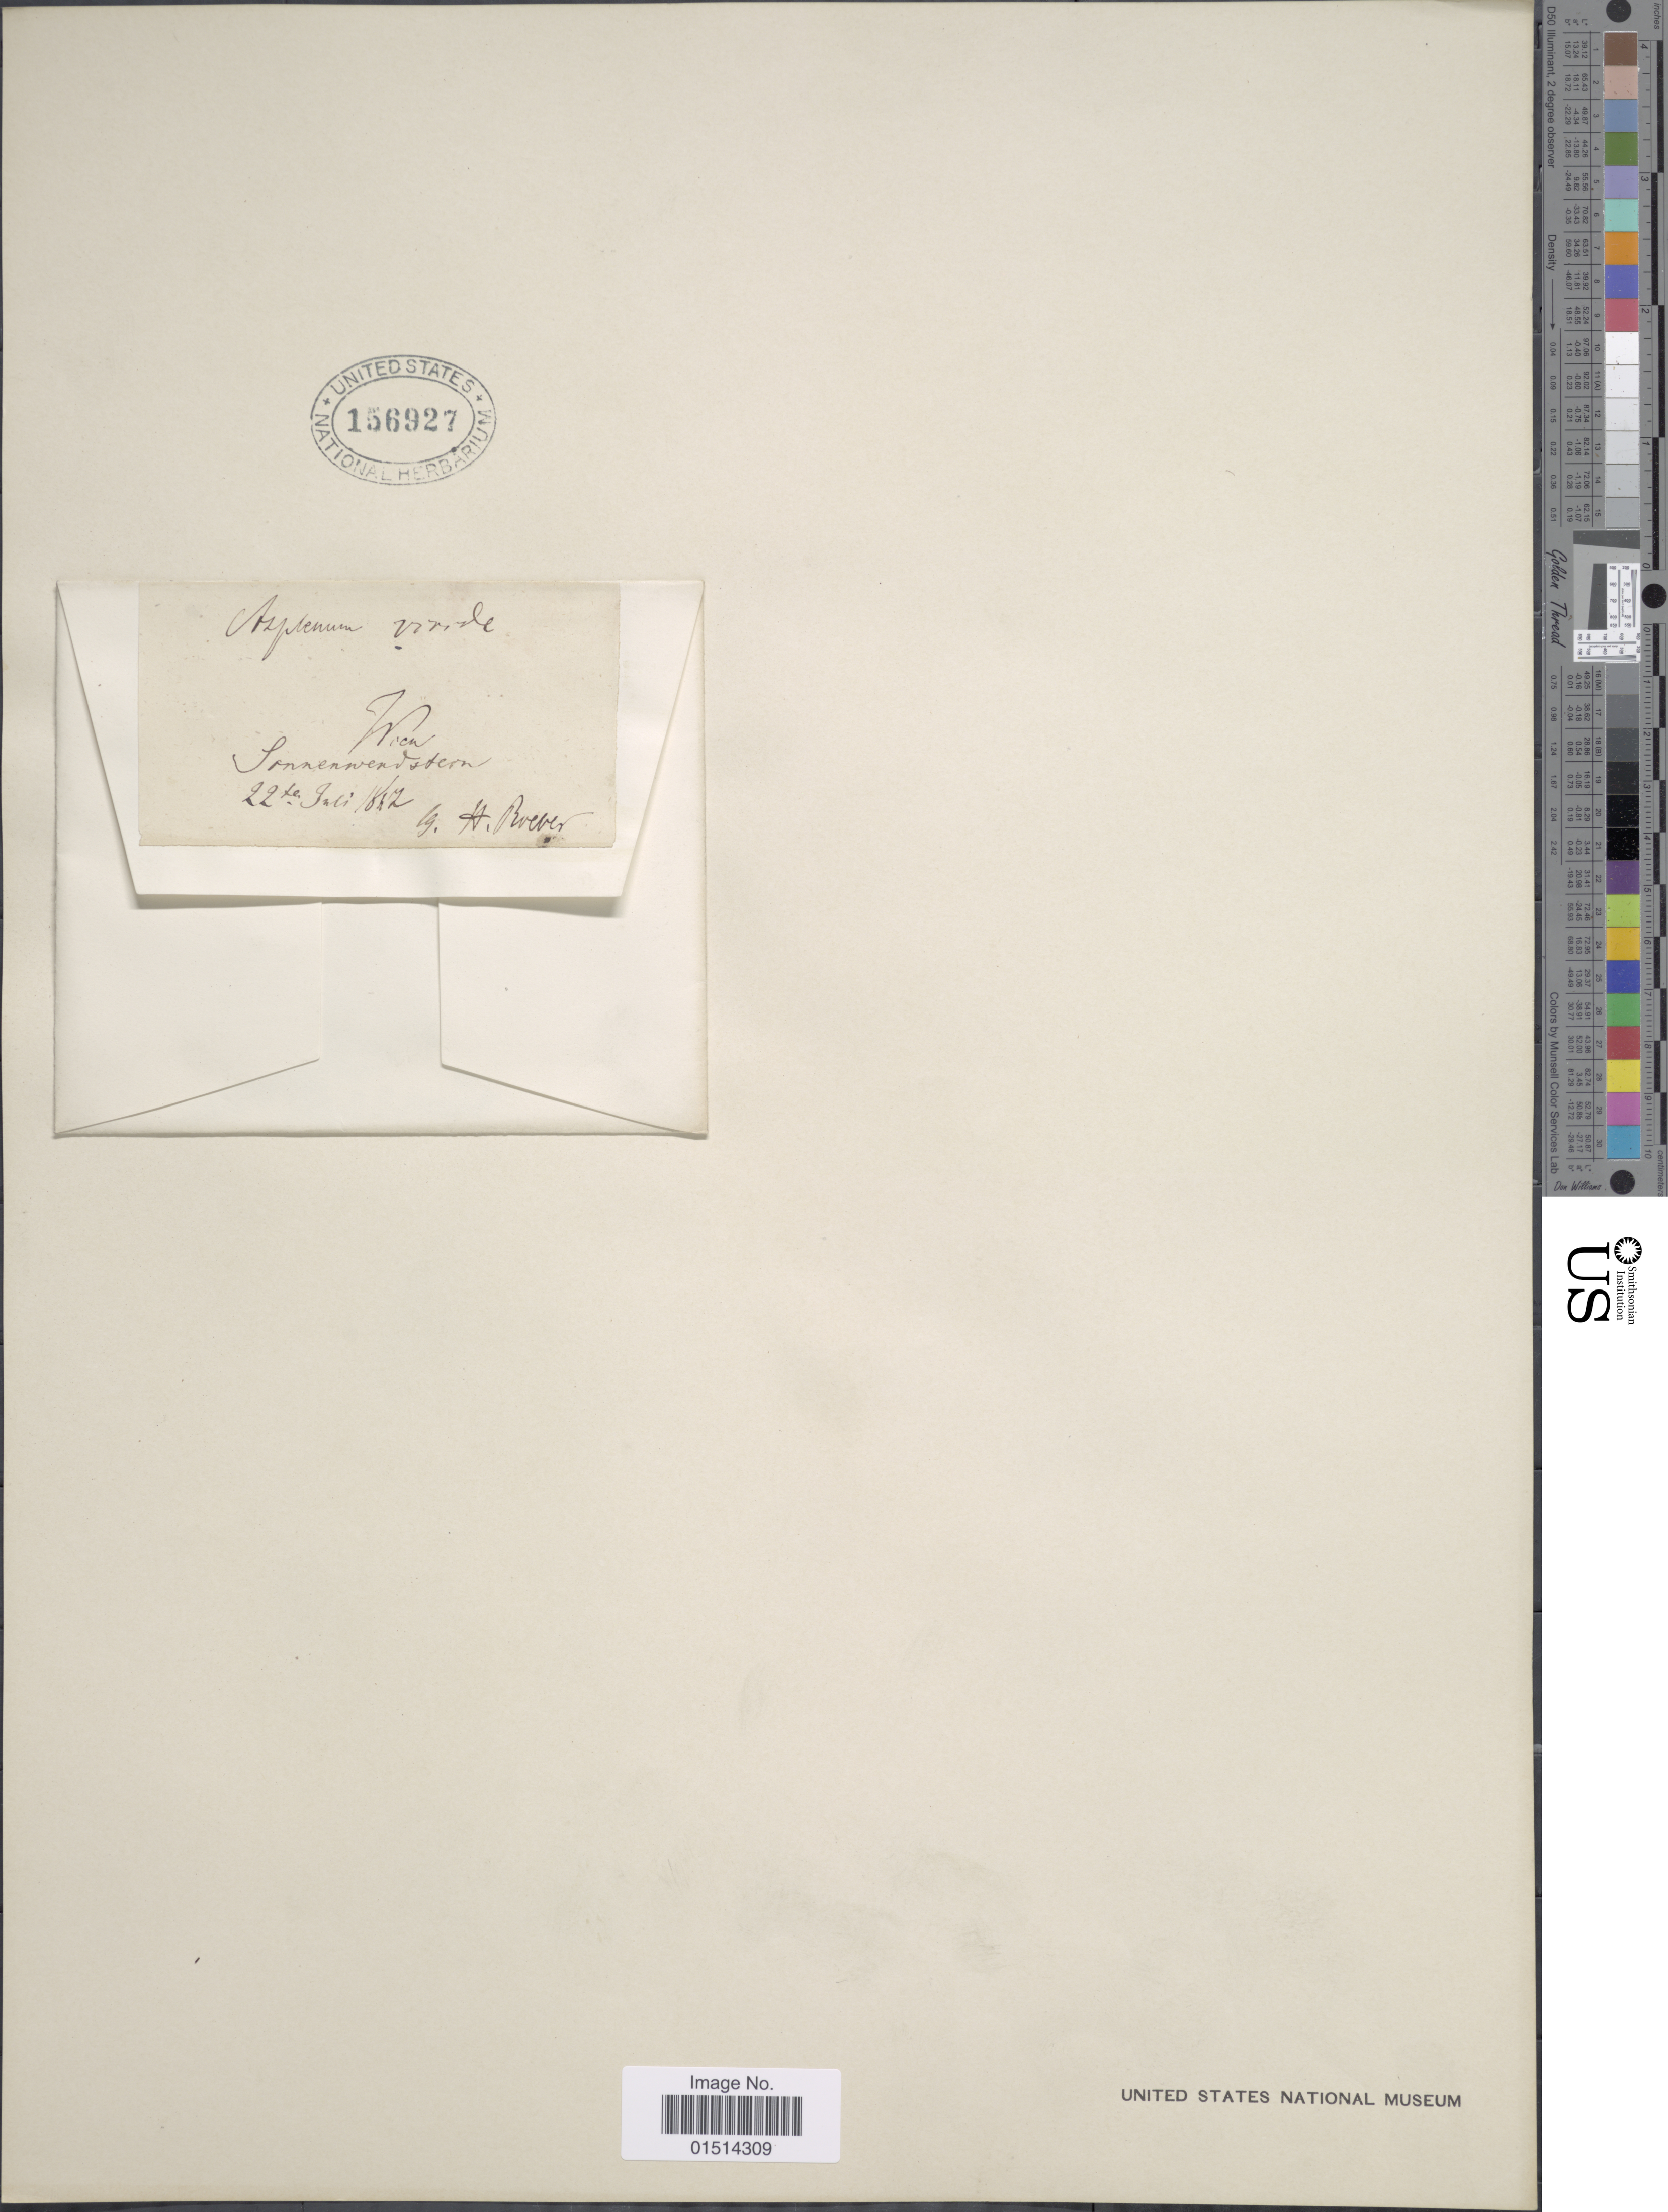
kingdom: Plantae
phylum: Tracheophyta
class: Polypodiopsida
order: Polypodiales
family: Aspleniaceae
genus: Asplenium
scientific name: Asplenium viride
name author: Huds.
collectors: H. Roever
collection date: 1842-07-22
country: Austria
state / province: Wien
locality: Wich, Sonnenversadern [interpreted]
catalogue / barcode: US 156927